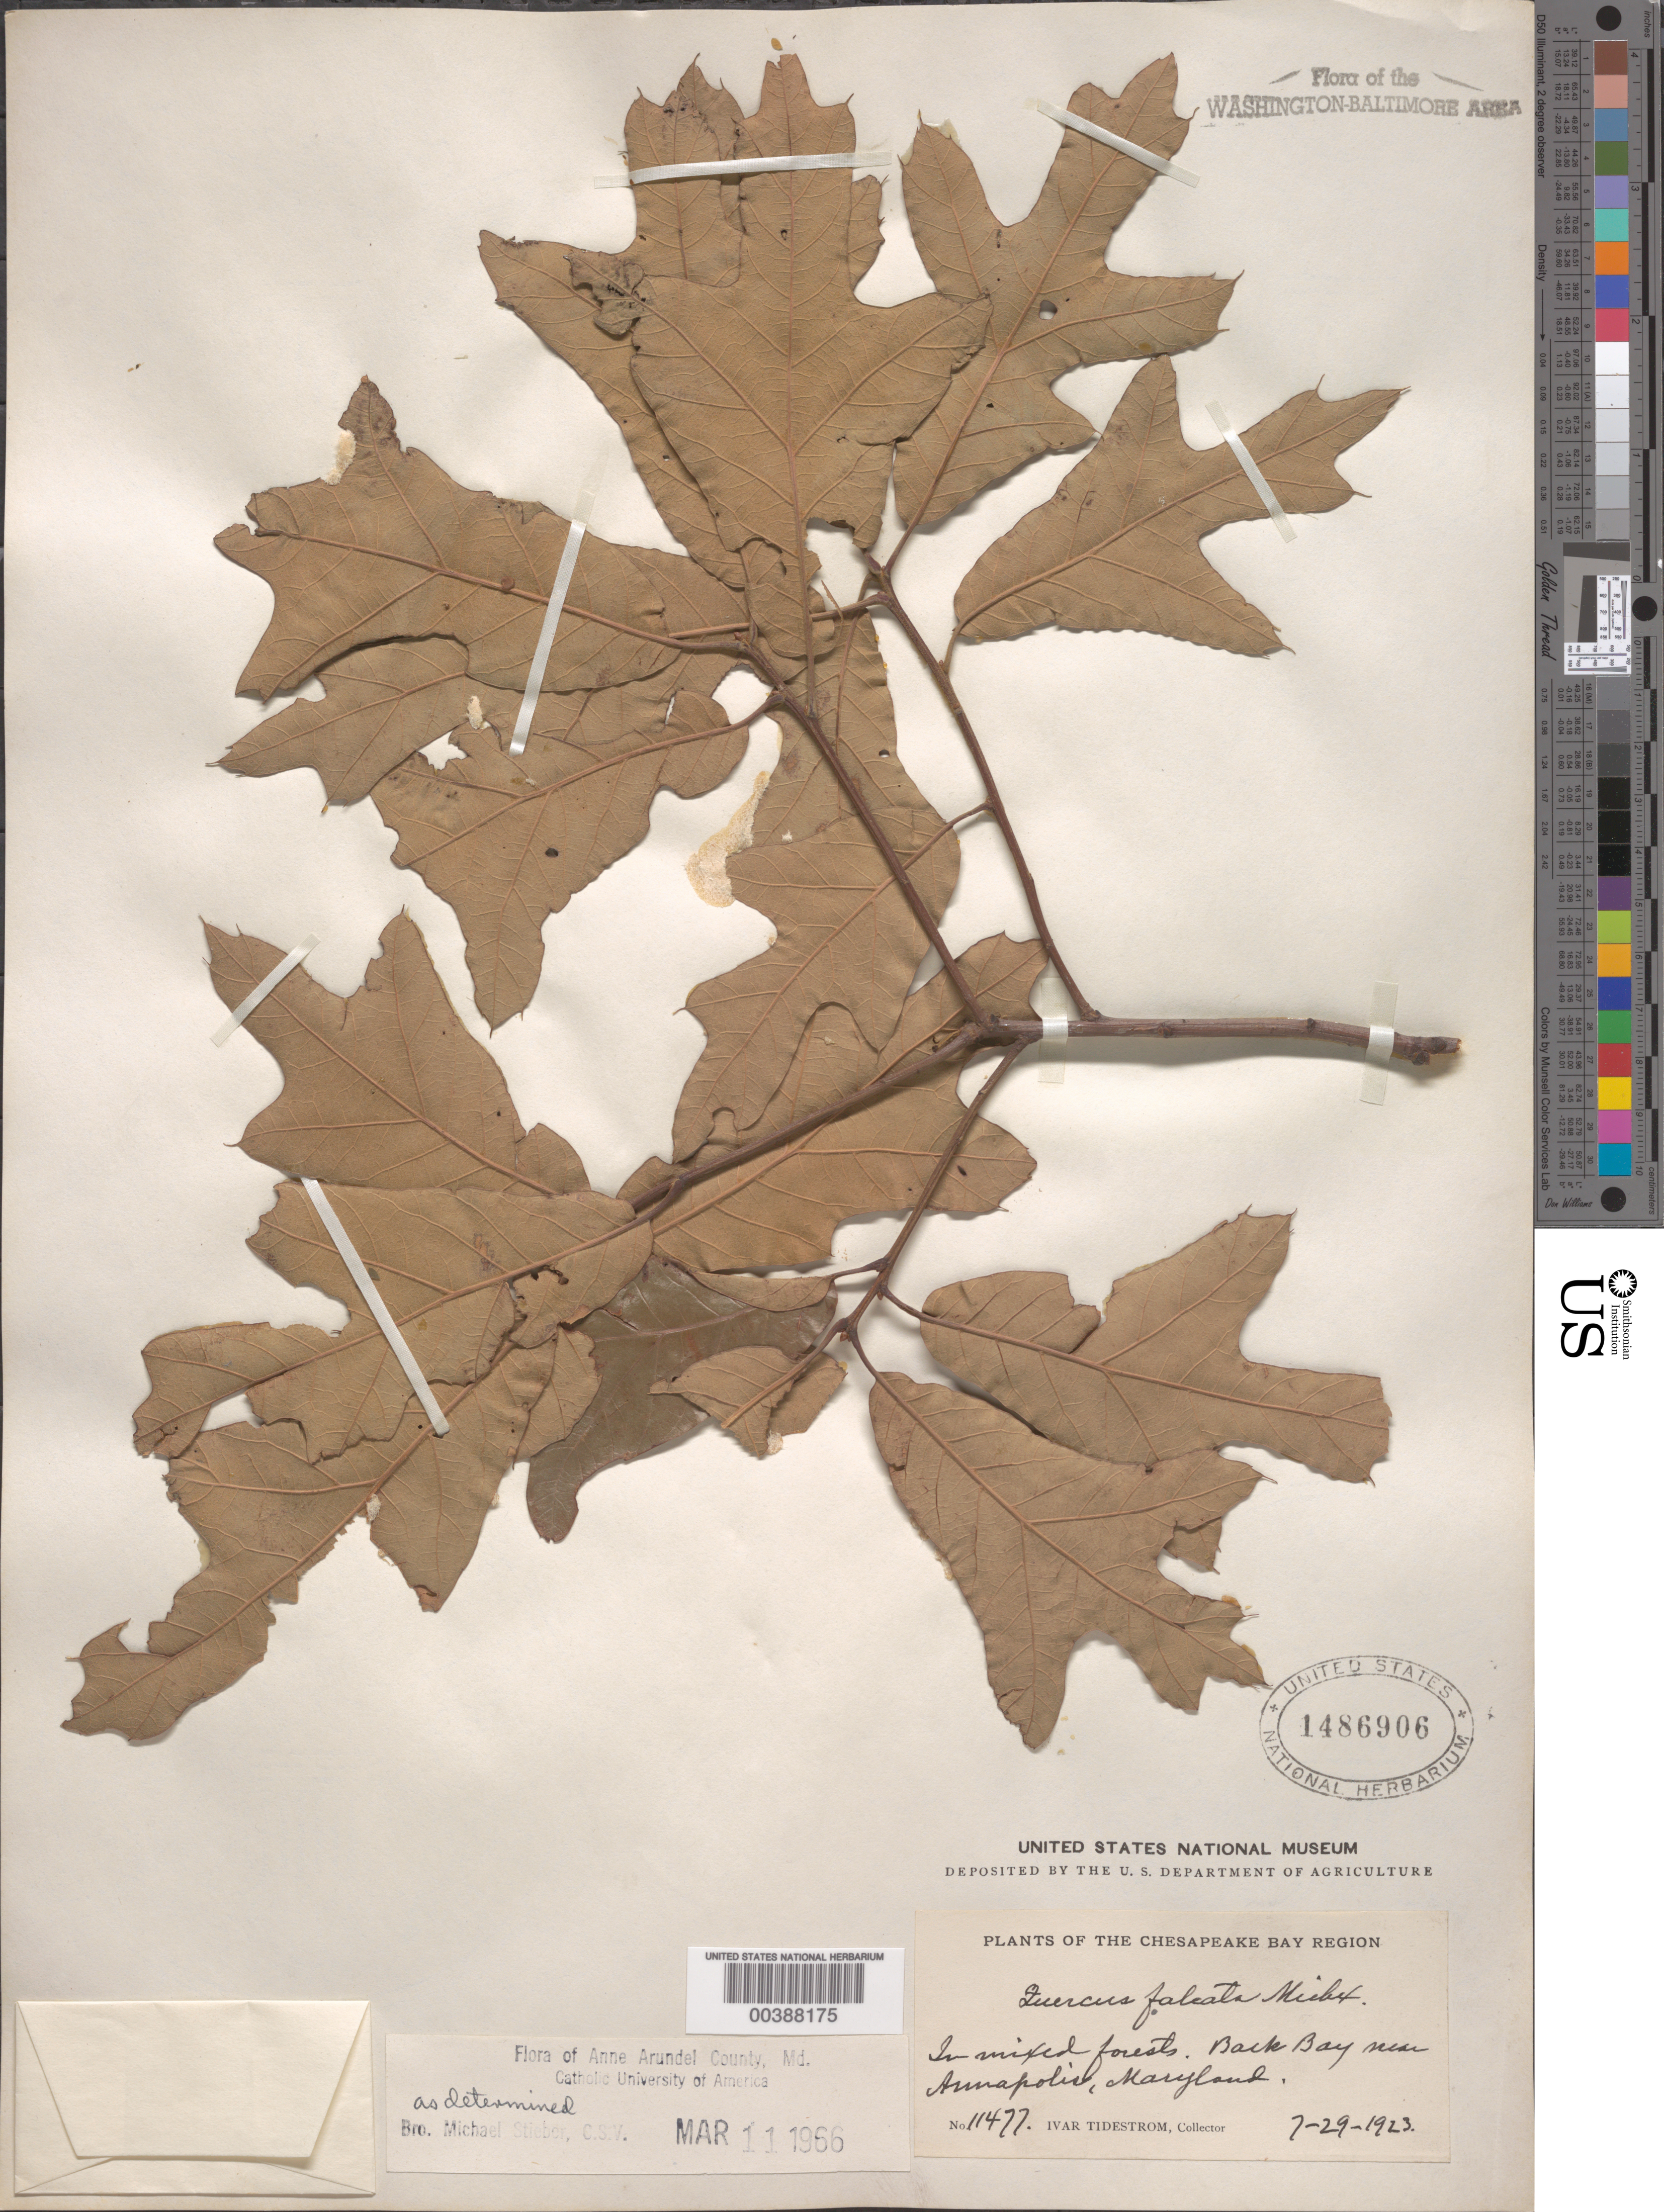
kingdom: Plantae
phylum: Tracheophyta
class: Magnoliopsida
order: Fagales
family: Fagaceae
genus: Quercus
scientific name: Quercus falcata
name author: Michx.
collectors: I. F. Tidestrom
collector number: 11477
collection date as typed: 29 Jul 1923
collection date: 1923-07-29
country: United States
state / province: Maryland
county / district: Anne Arundel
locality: Back Bay, near Annapolis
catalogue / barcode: US 1486906